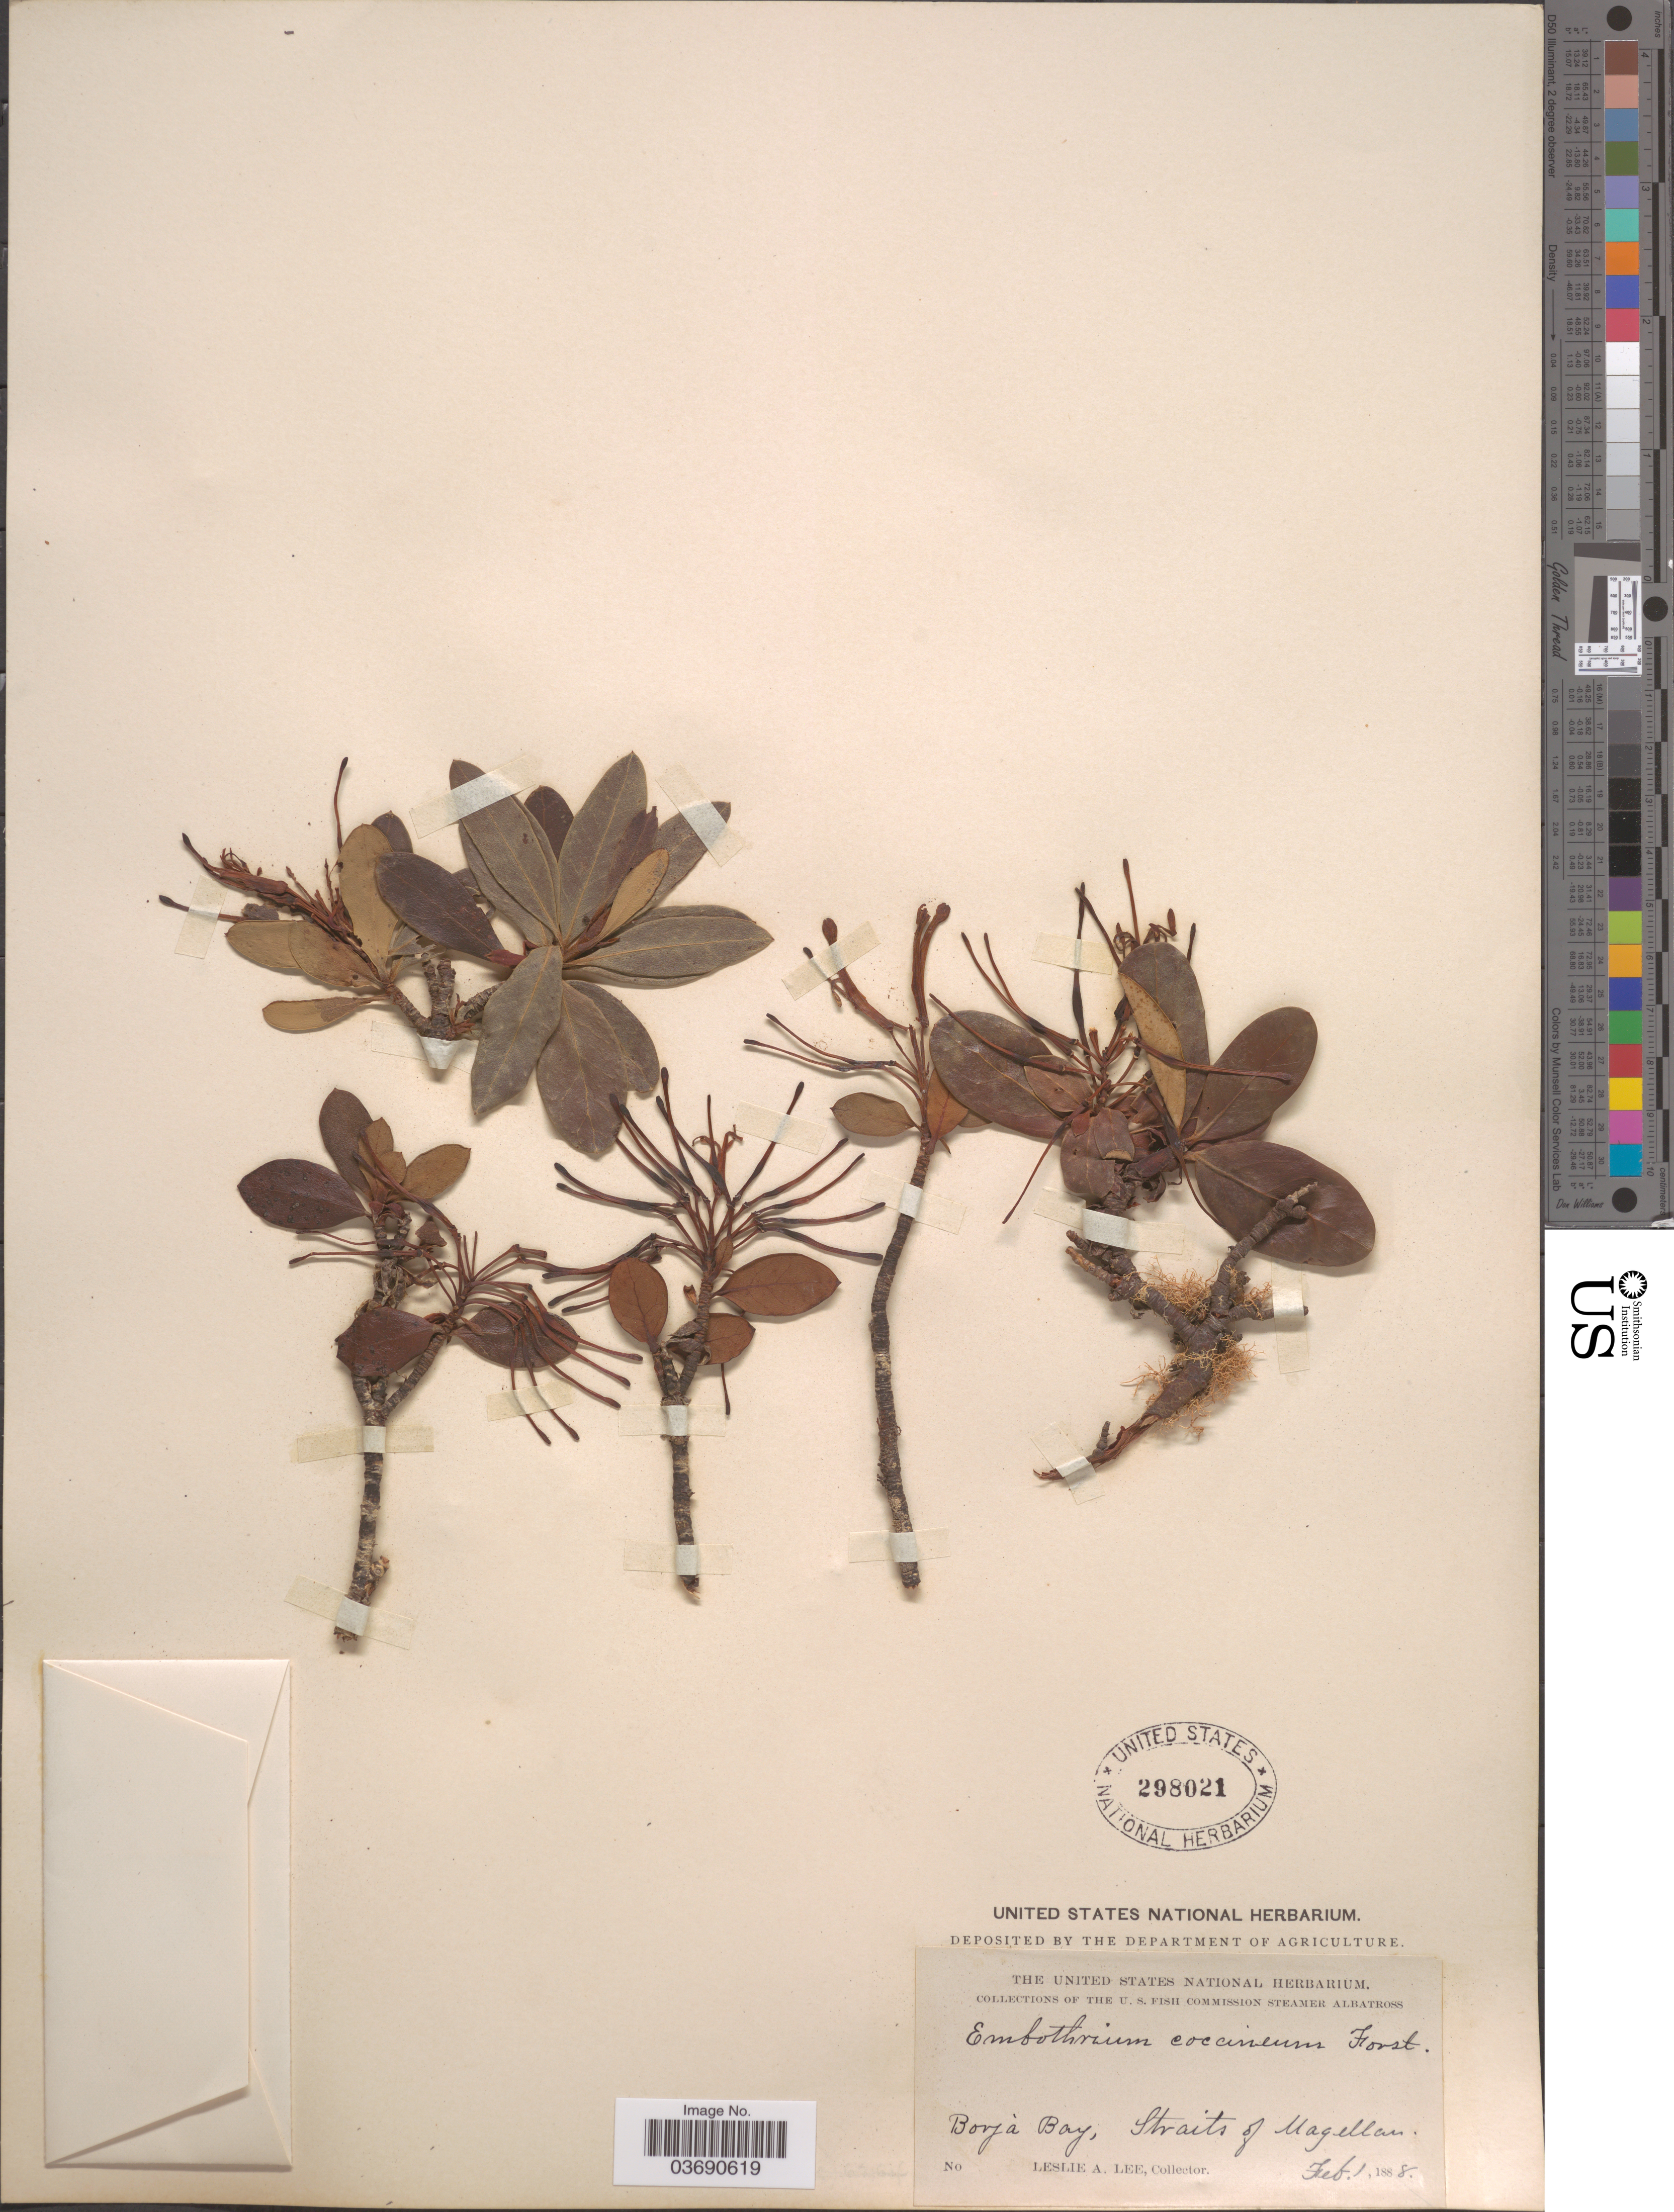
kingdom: Plantae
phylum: Tracheophyta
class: Magnoliopsida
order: Proteales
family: Proteaceae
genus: Embothrium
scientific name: Embothrium coccineum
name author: J.R. Forst. & G. Forst.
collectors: L. Lee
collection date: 1888-02-01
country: Chile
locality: Borja Bay, Straits of Magellan.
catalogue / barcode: US 298021